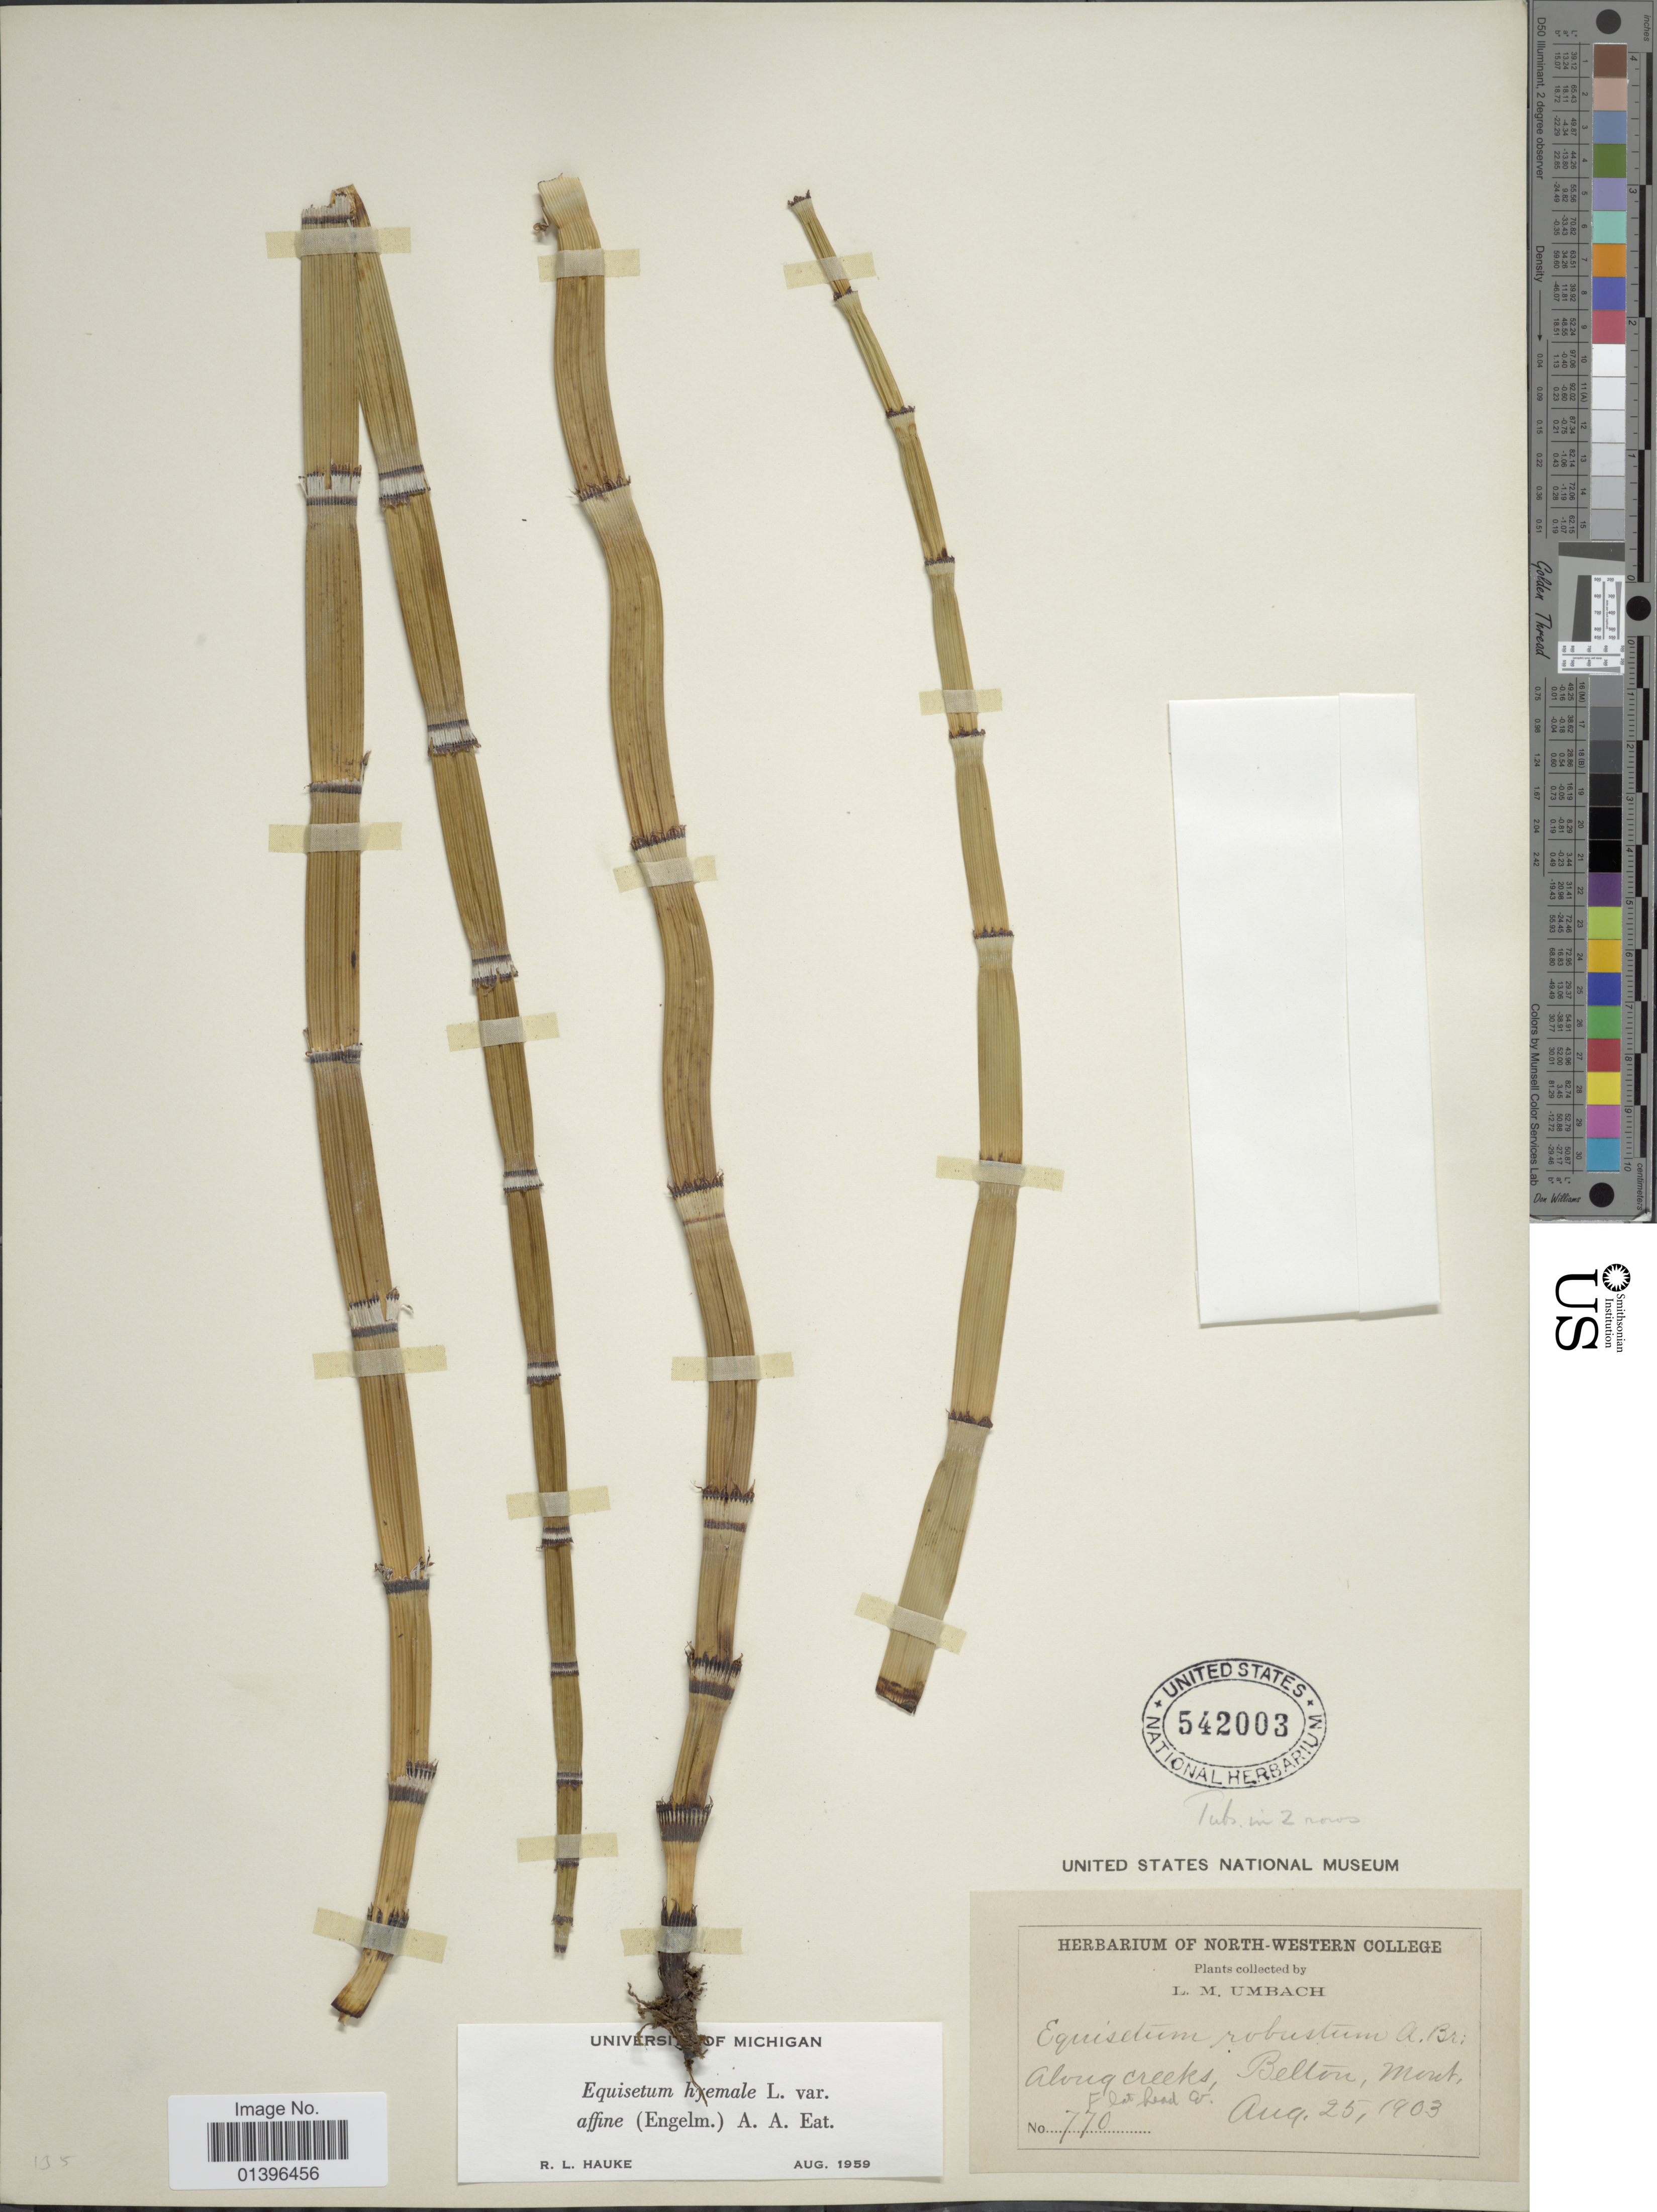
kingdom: Plantae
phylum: Tracheophyta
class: Polypodiopsida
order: Equisetales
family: Equisetaceae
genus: Equisetum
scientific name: Equisetum hyemale var. affine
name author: (Engelm.) A.A. Eaton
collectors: L. M. Umbach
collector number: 770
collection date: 1903-08-25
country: United States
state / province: Montana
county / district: Flathead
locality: Along creeks, Belton.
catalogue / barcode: US 542003